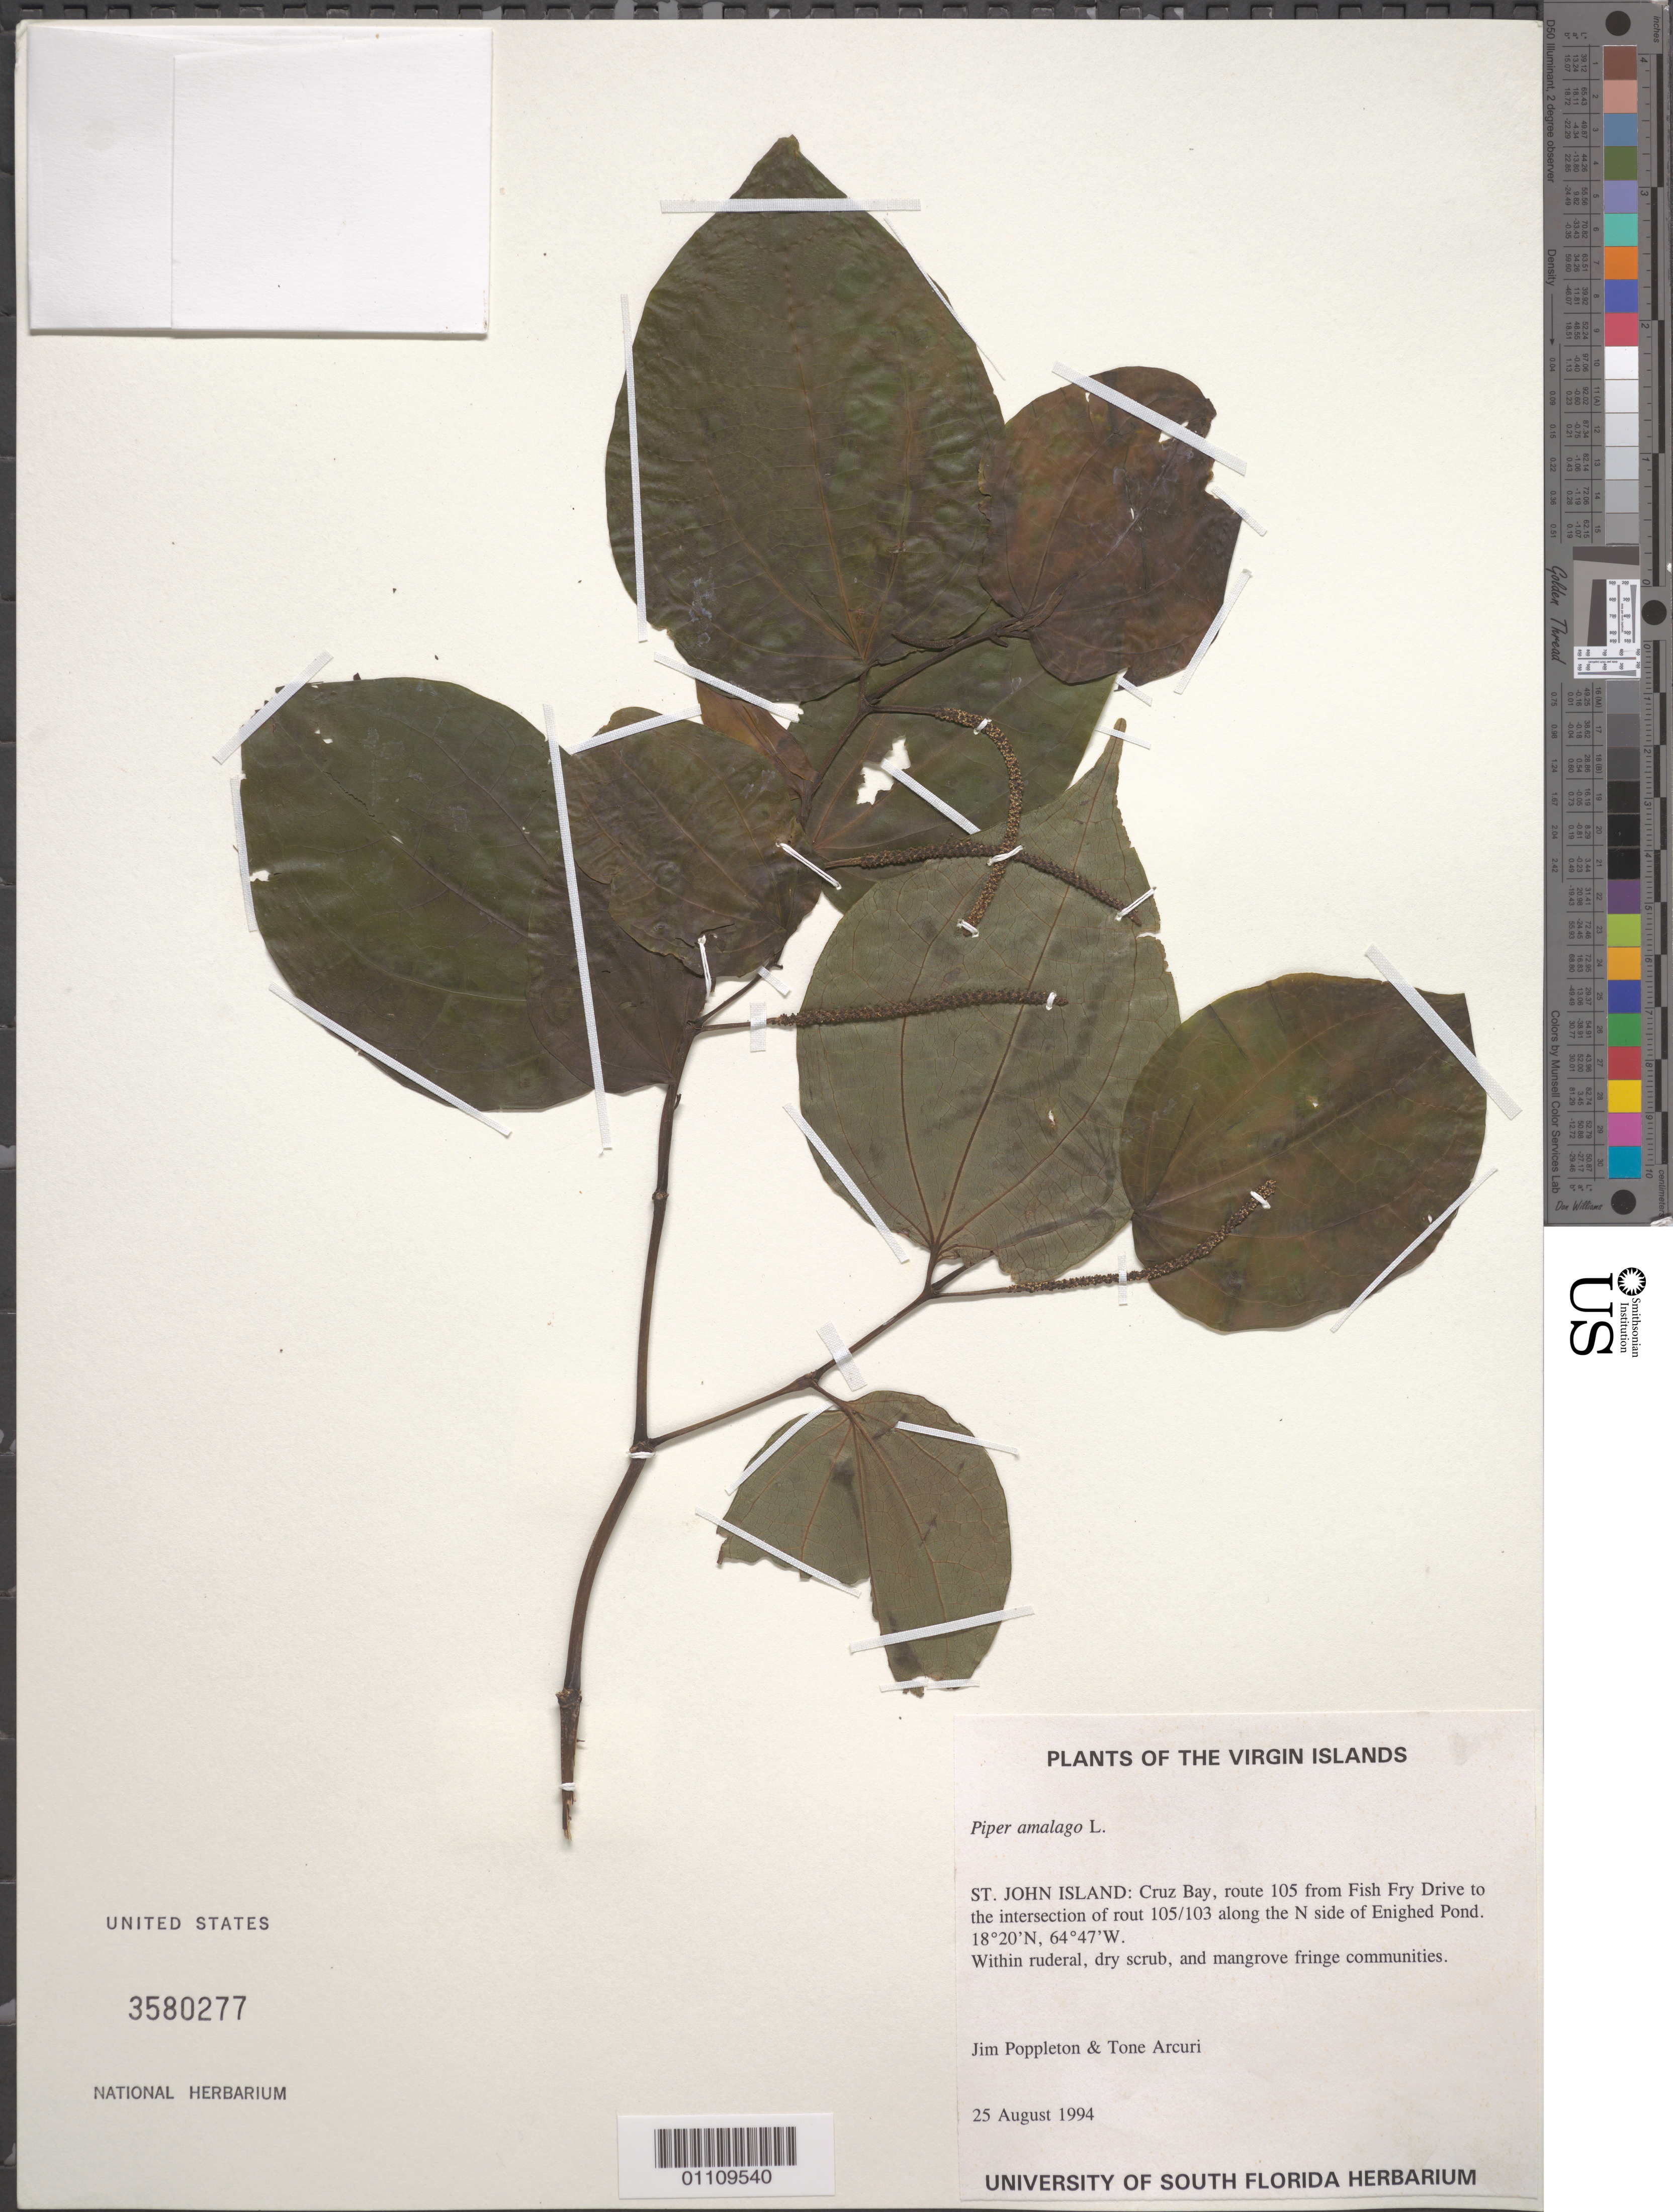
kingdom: Plantae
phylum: Tracheophyta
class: Magnoliopsida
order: Piperales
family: Piperaceae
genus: Piper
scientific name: Piper amalago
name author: L.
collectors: J. Poppleton & T. Arcuri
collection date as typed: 25 Aug 1994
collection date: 1994-08-25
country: U.S. Virgin Islands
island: St. John I.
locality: Cruz Bay, route 105 from Fish Fry Drive to the intersection of route 105/103 along the N side of Enighed Pond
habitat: Within ruderal, dry scrub, and mangrove fringe communities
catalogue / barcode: US 3580277